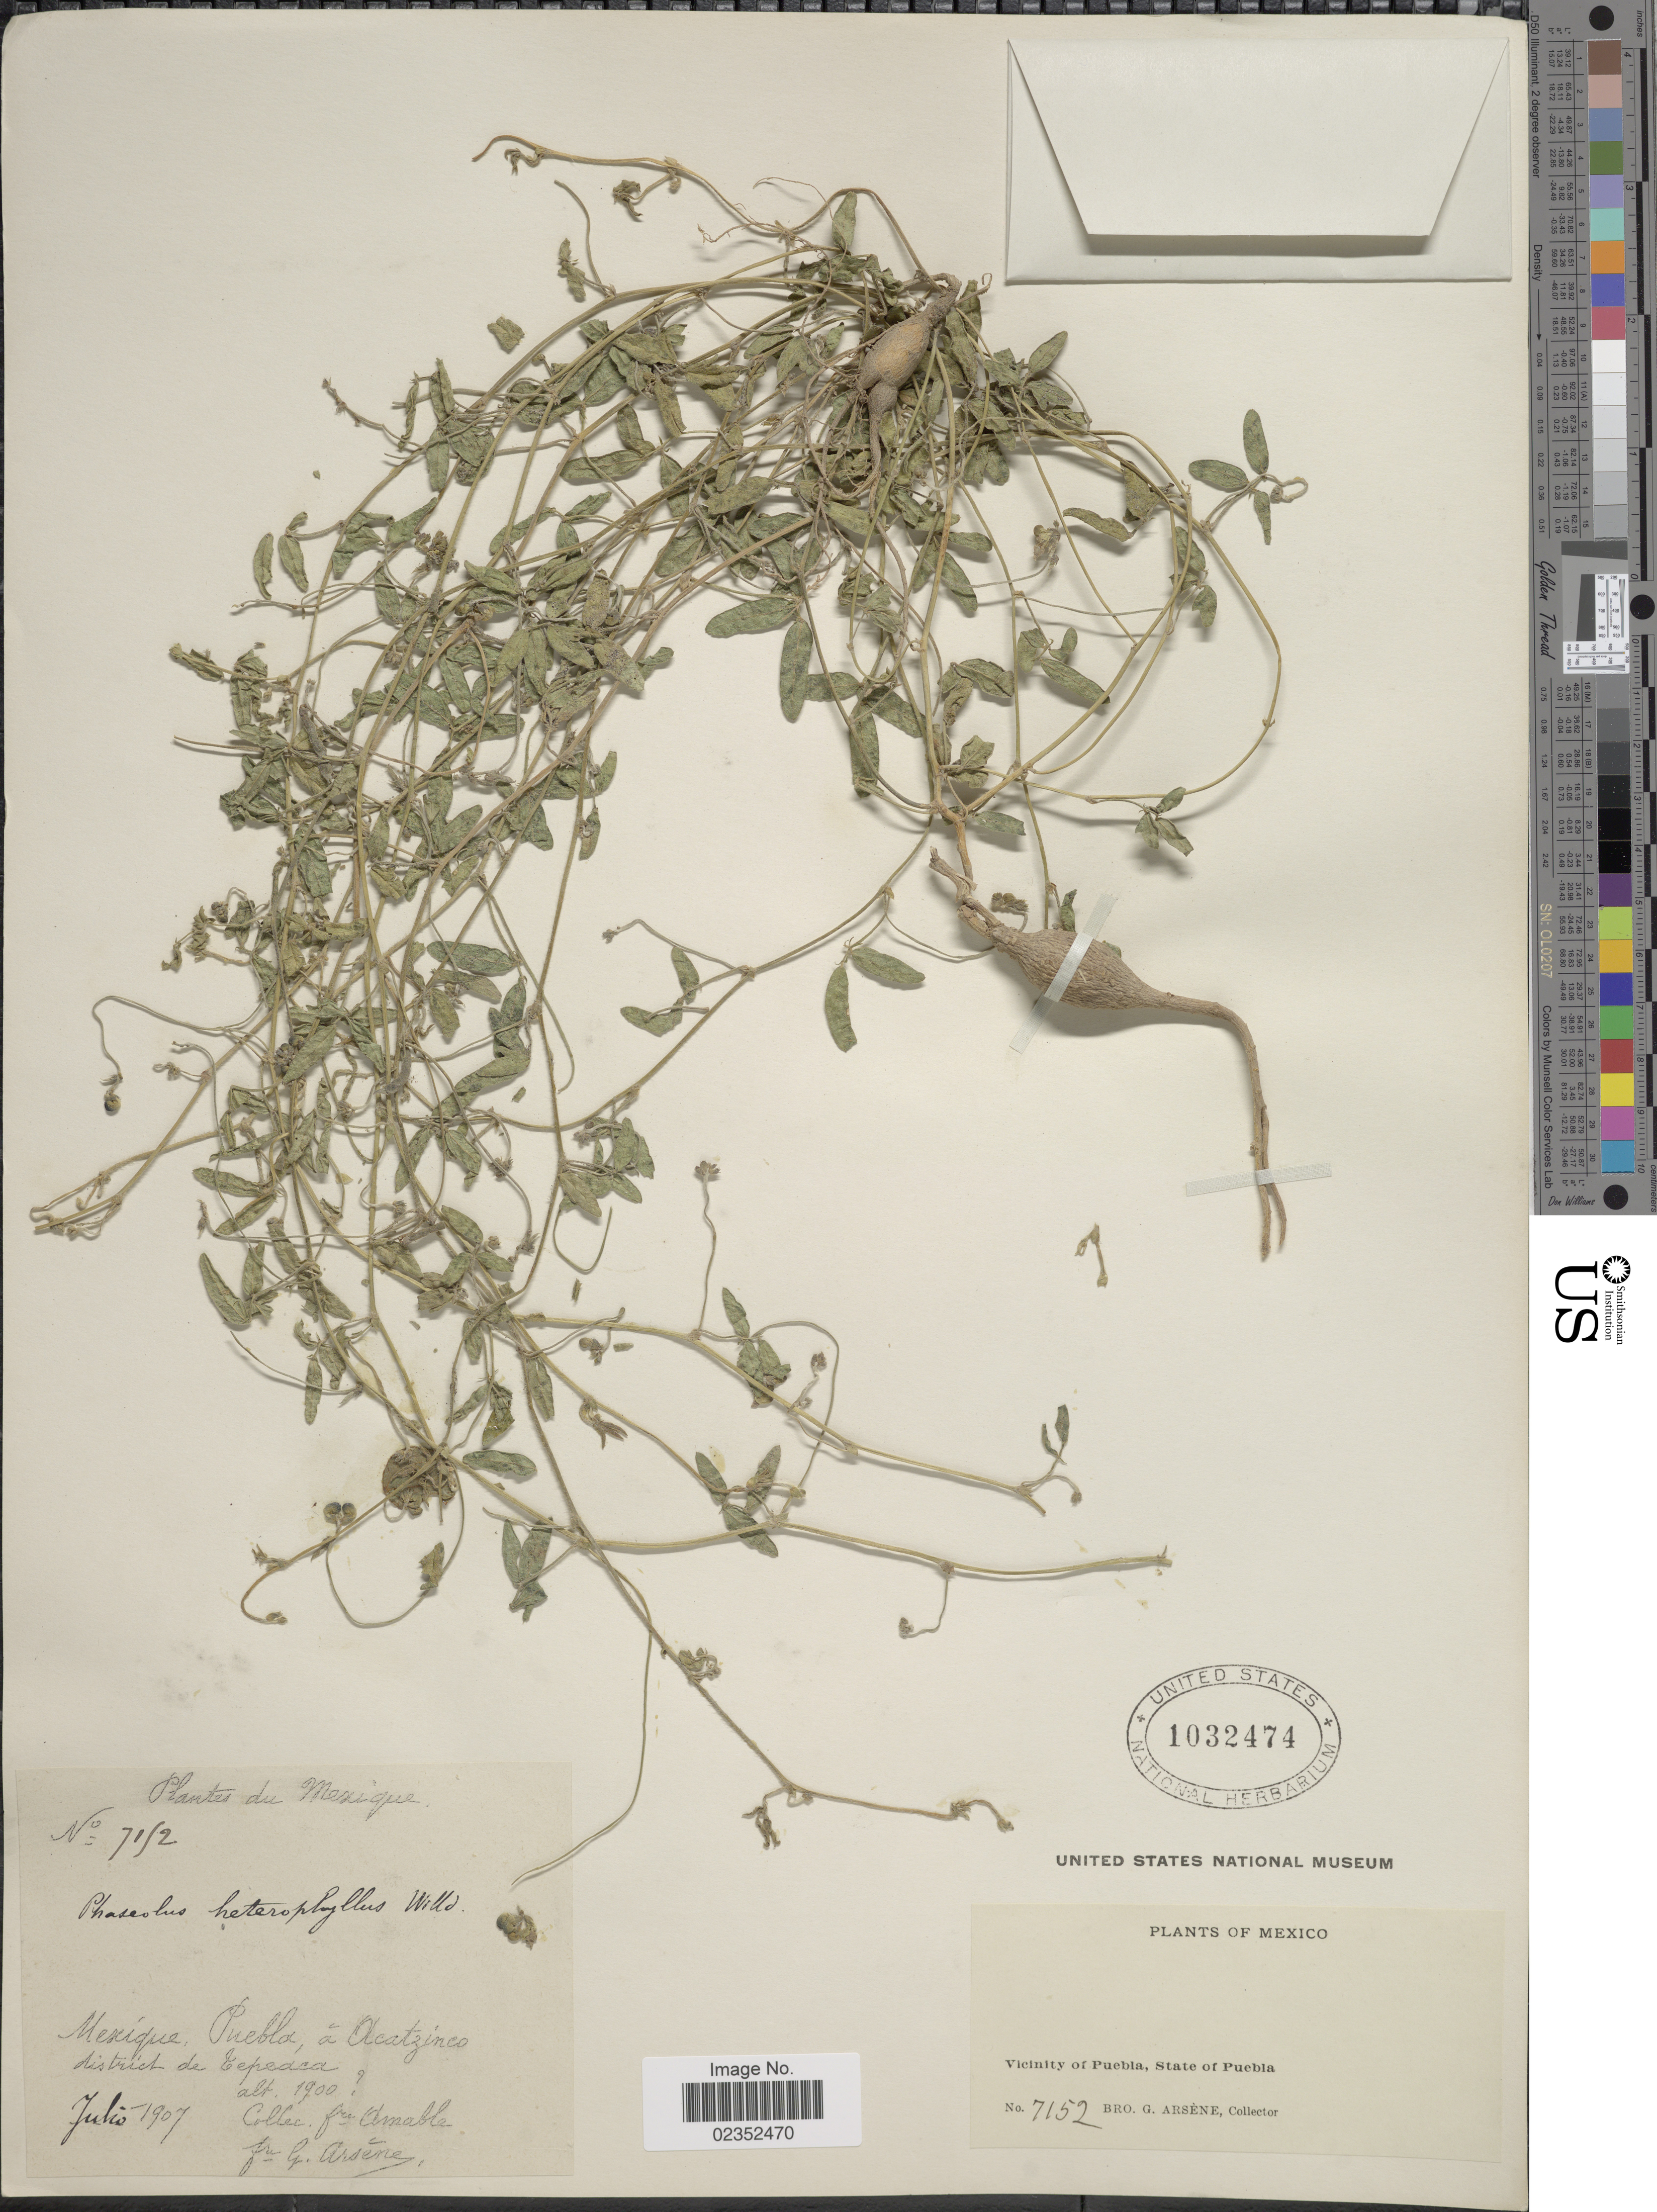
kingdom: Plantae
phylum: Tracheophyta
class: Magnoliopsida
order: Fabales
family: Fabaceae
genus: Macroptilium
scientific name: Macroptilium gibbosifolium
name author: (Ortega) A. Delgado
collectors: B. Amable & Bro. G. Arsène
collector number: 7152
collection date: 1907-07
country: Mexico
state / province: Puebla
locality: Vicinity of Puebla, a Acatzinco district de Cepeaca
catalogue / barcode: US 1032474